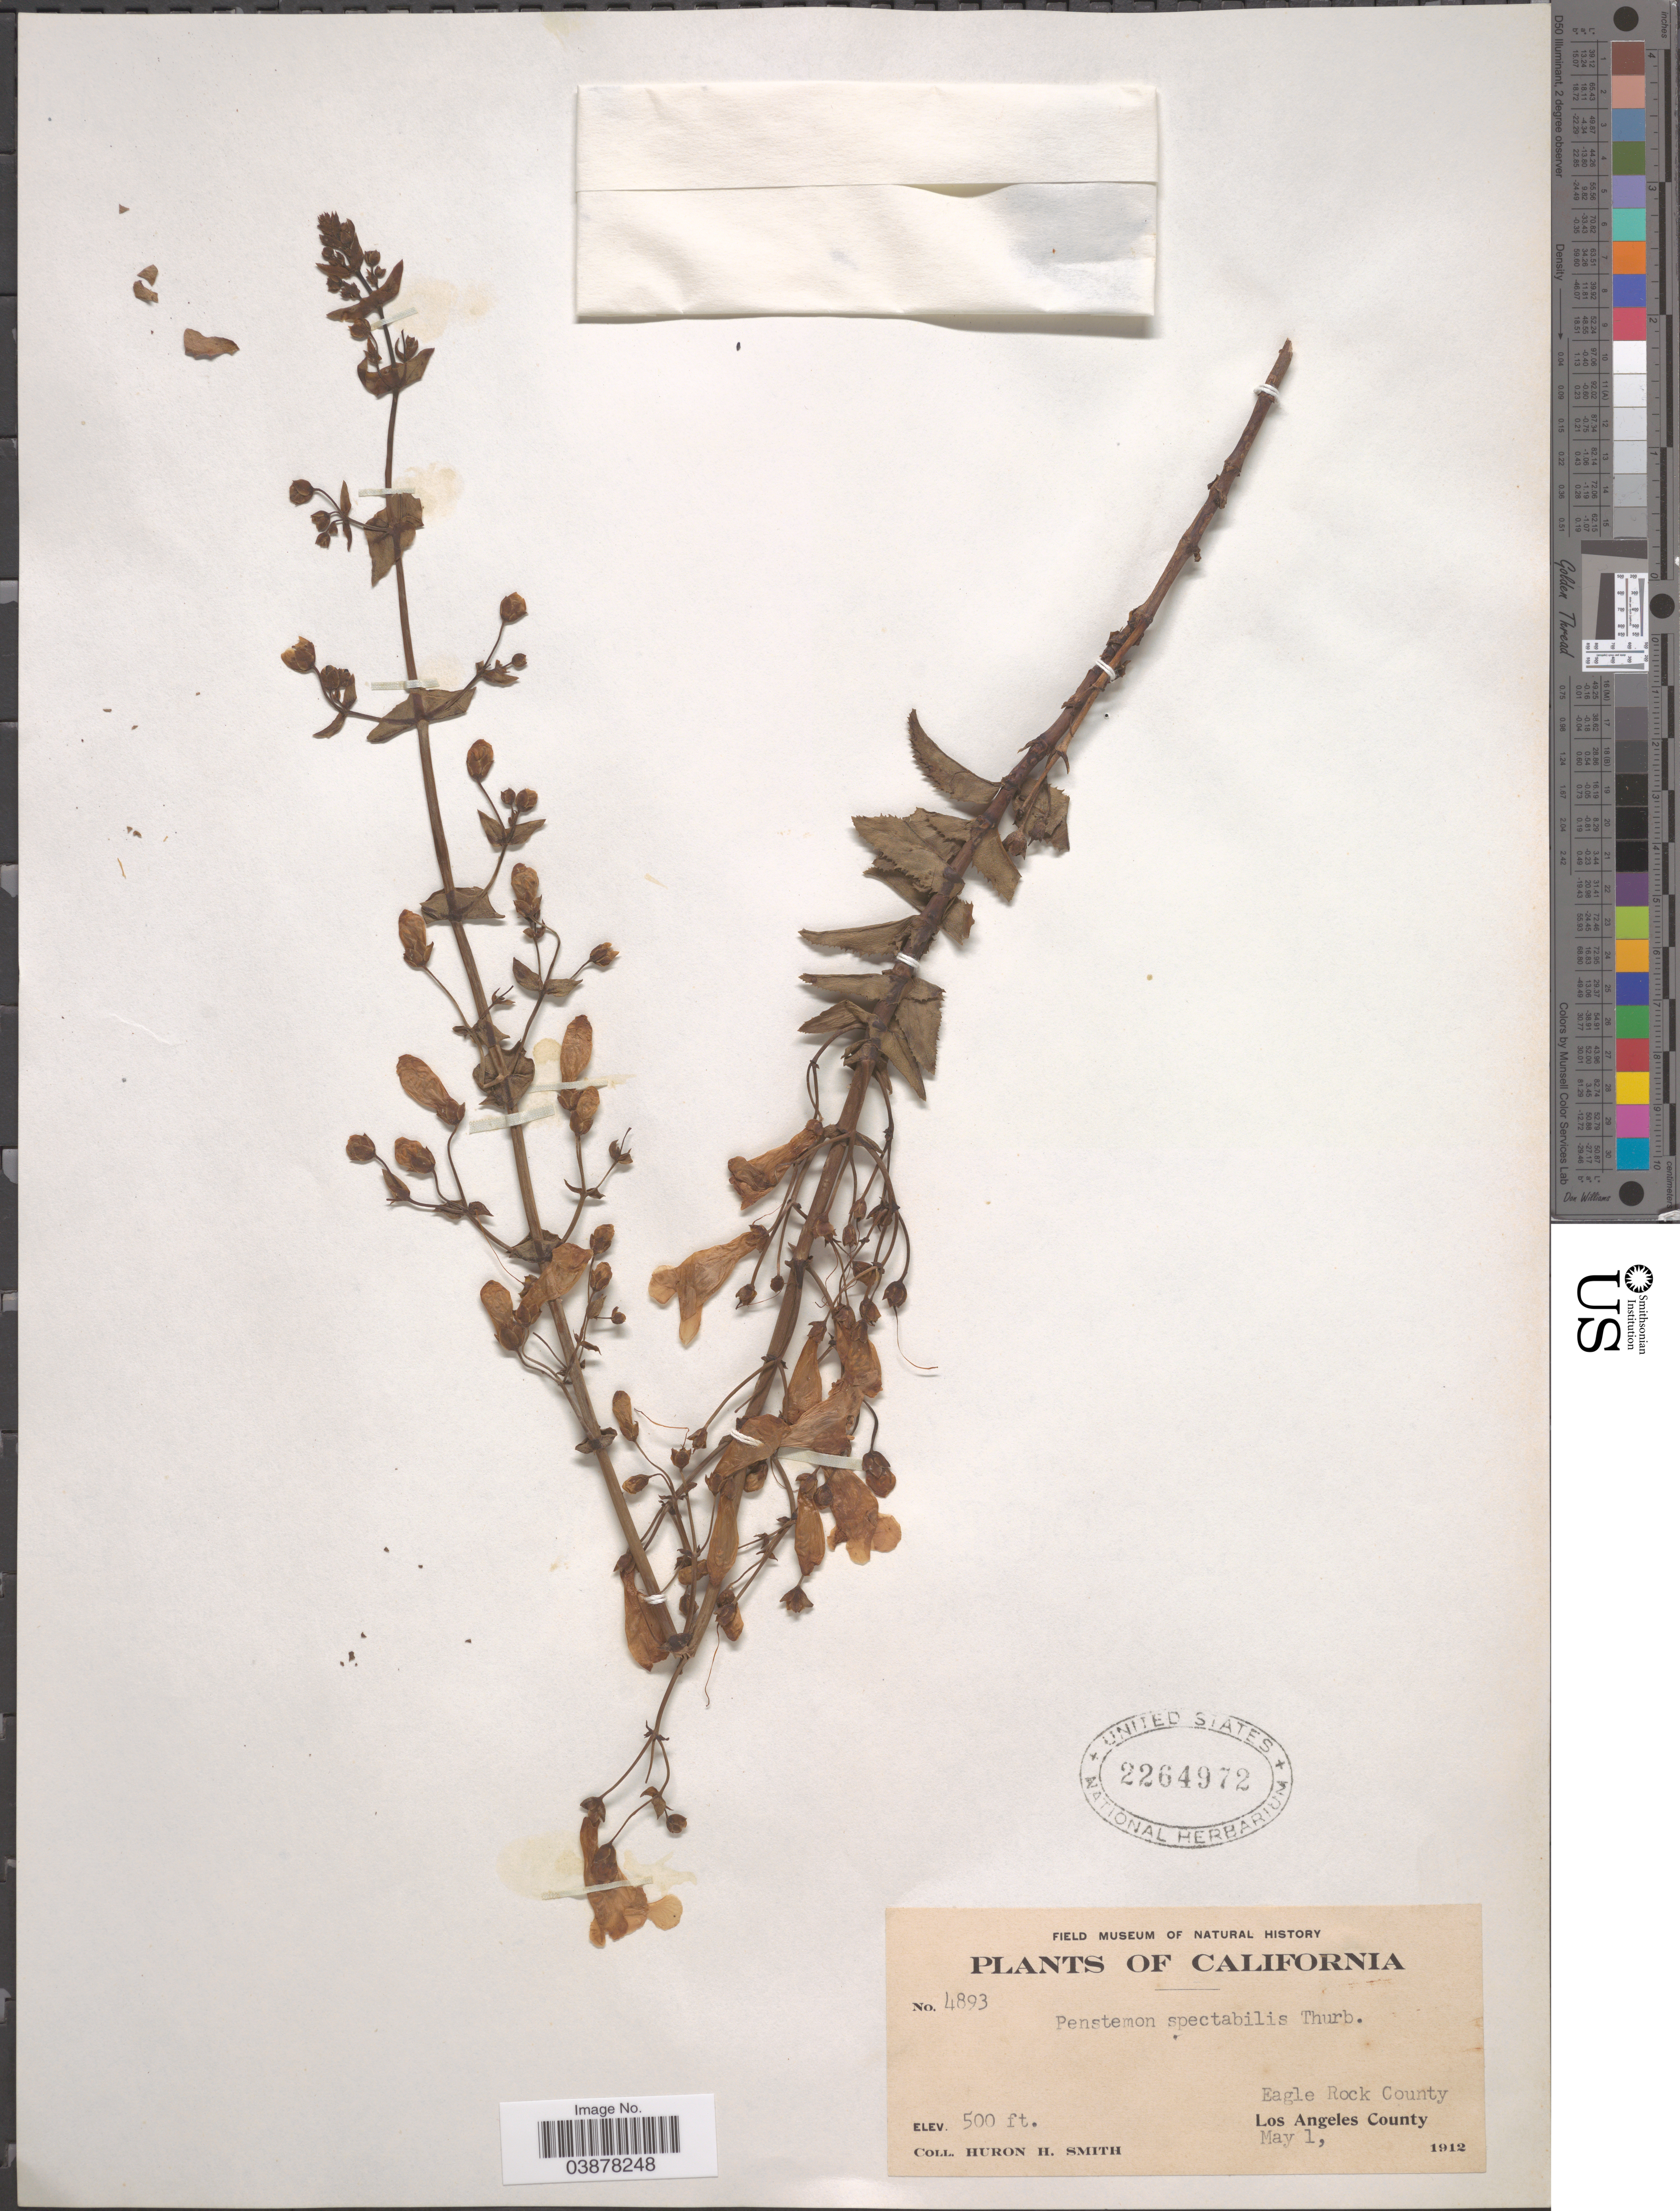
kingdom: Plantae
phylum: Tracheophyta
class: Magnoliopsida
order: Lamiales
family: Plantaginaceae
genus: Penstemon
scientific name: Penstemon spectabilis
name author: Thurb. ex Torr. & A. Gray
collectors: Huron H. Smith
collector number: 4893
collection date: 1912-05-01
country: United States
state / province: California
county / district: Los Angeles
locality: Eagle Rock County. Los Angeles County.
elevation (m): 152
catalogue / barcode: US 2264972